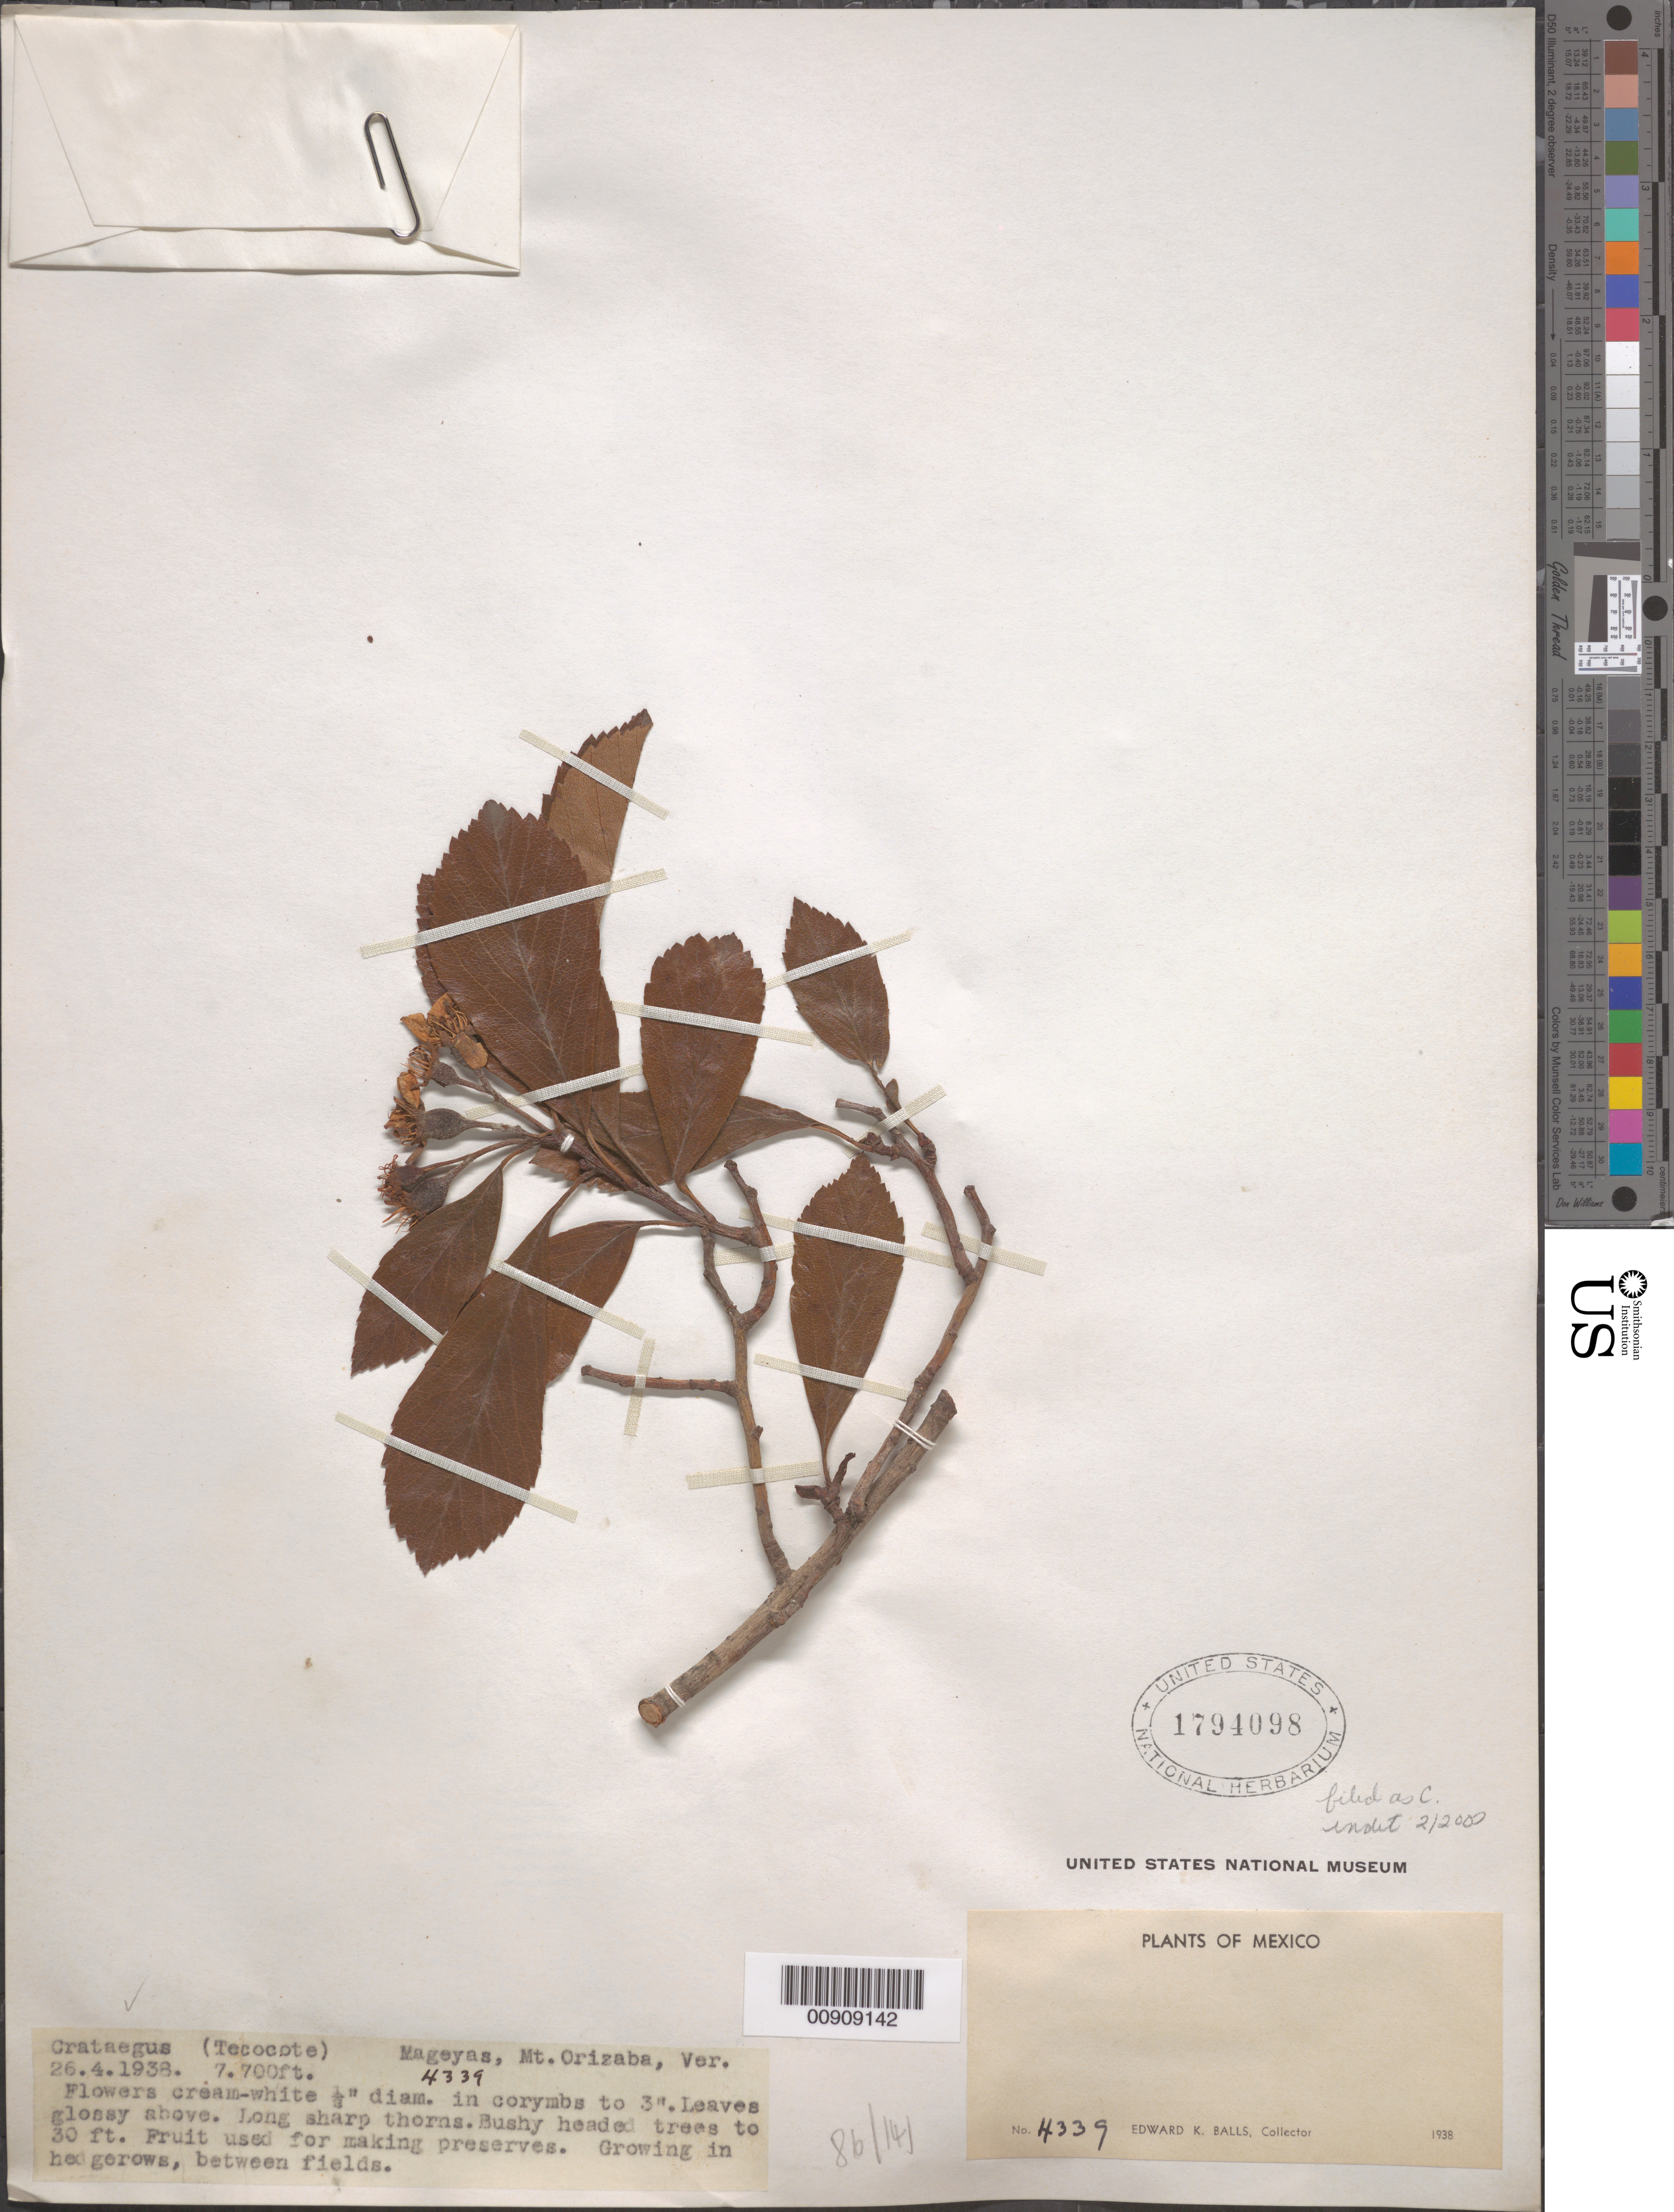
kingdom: Plantae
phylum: Tracheophyta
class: Magnoliopsida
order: Rosales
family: Rosaceae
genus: Crataegus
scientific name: Crataegus sp.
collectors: E. K. Balls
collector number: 4339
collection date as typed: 26 Apr 1938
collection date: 1938-04-26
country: Mexico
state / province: Veracruz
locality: Mageyas, Mt. Orizaba, Veracruz.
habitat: Growing in hedgerows, between fields.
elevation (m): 2347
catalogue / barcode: US 1794098